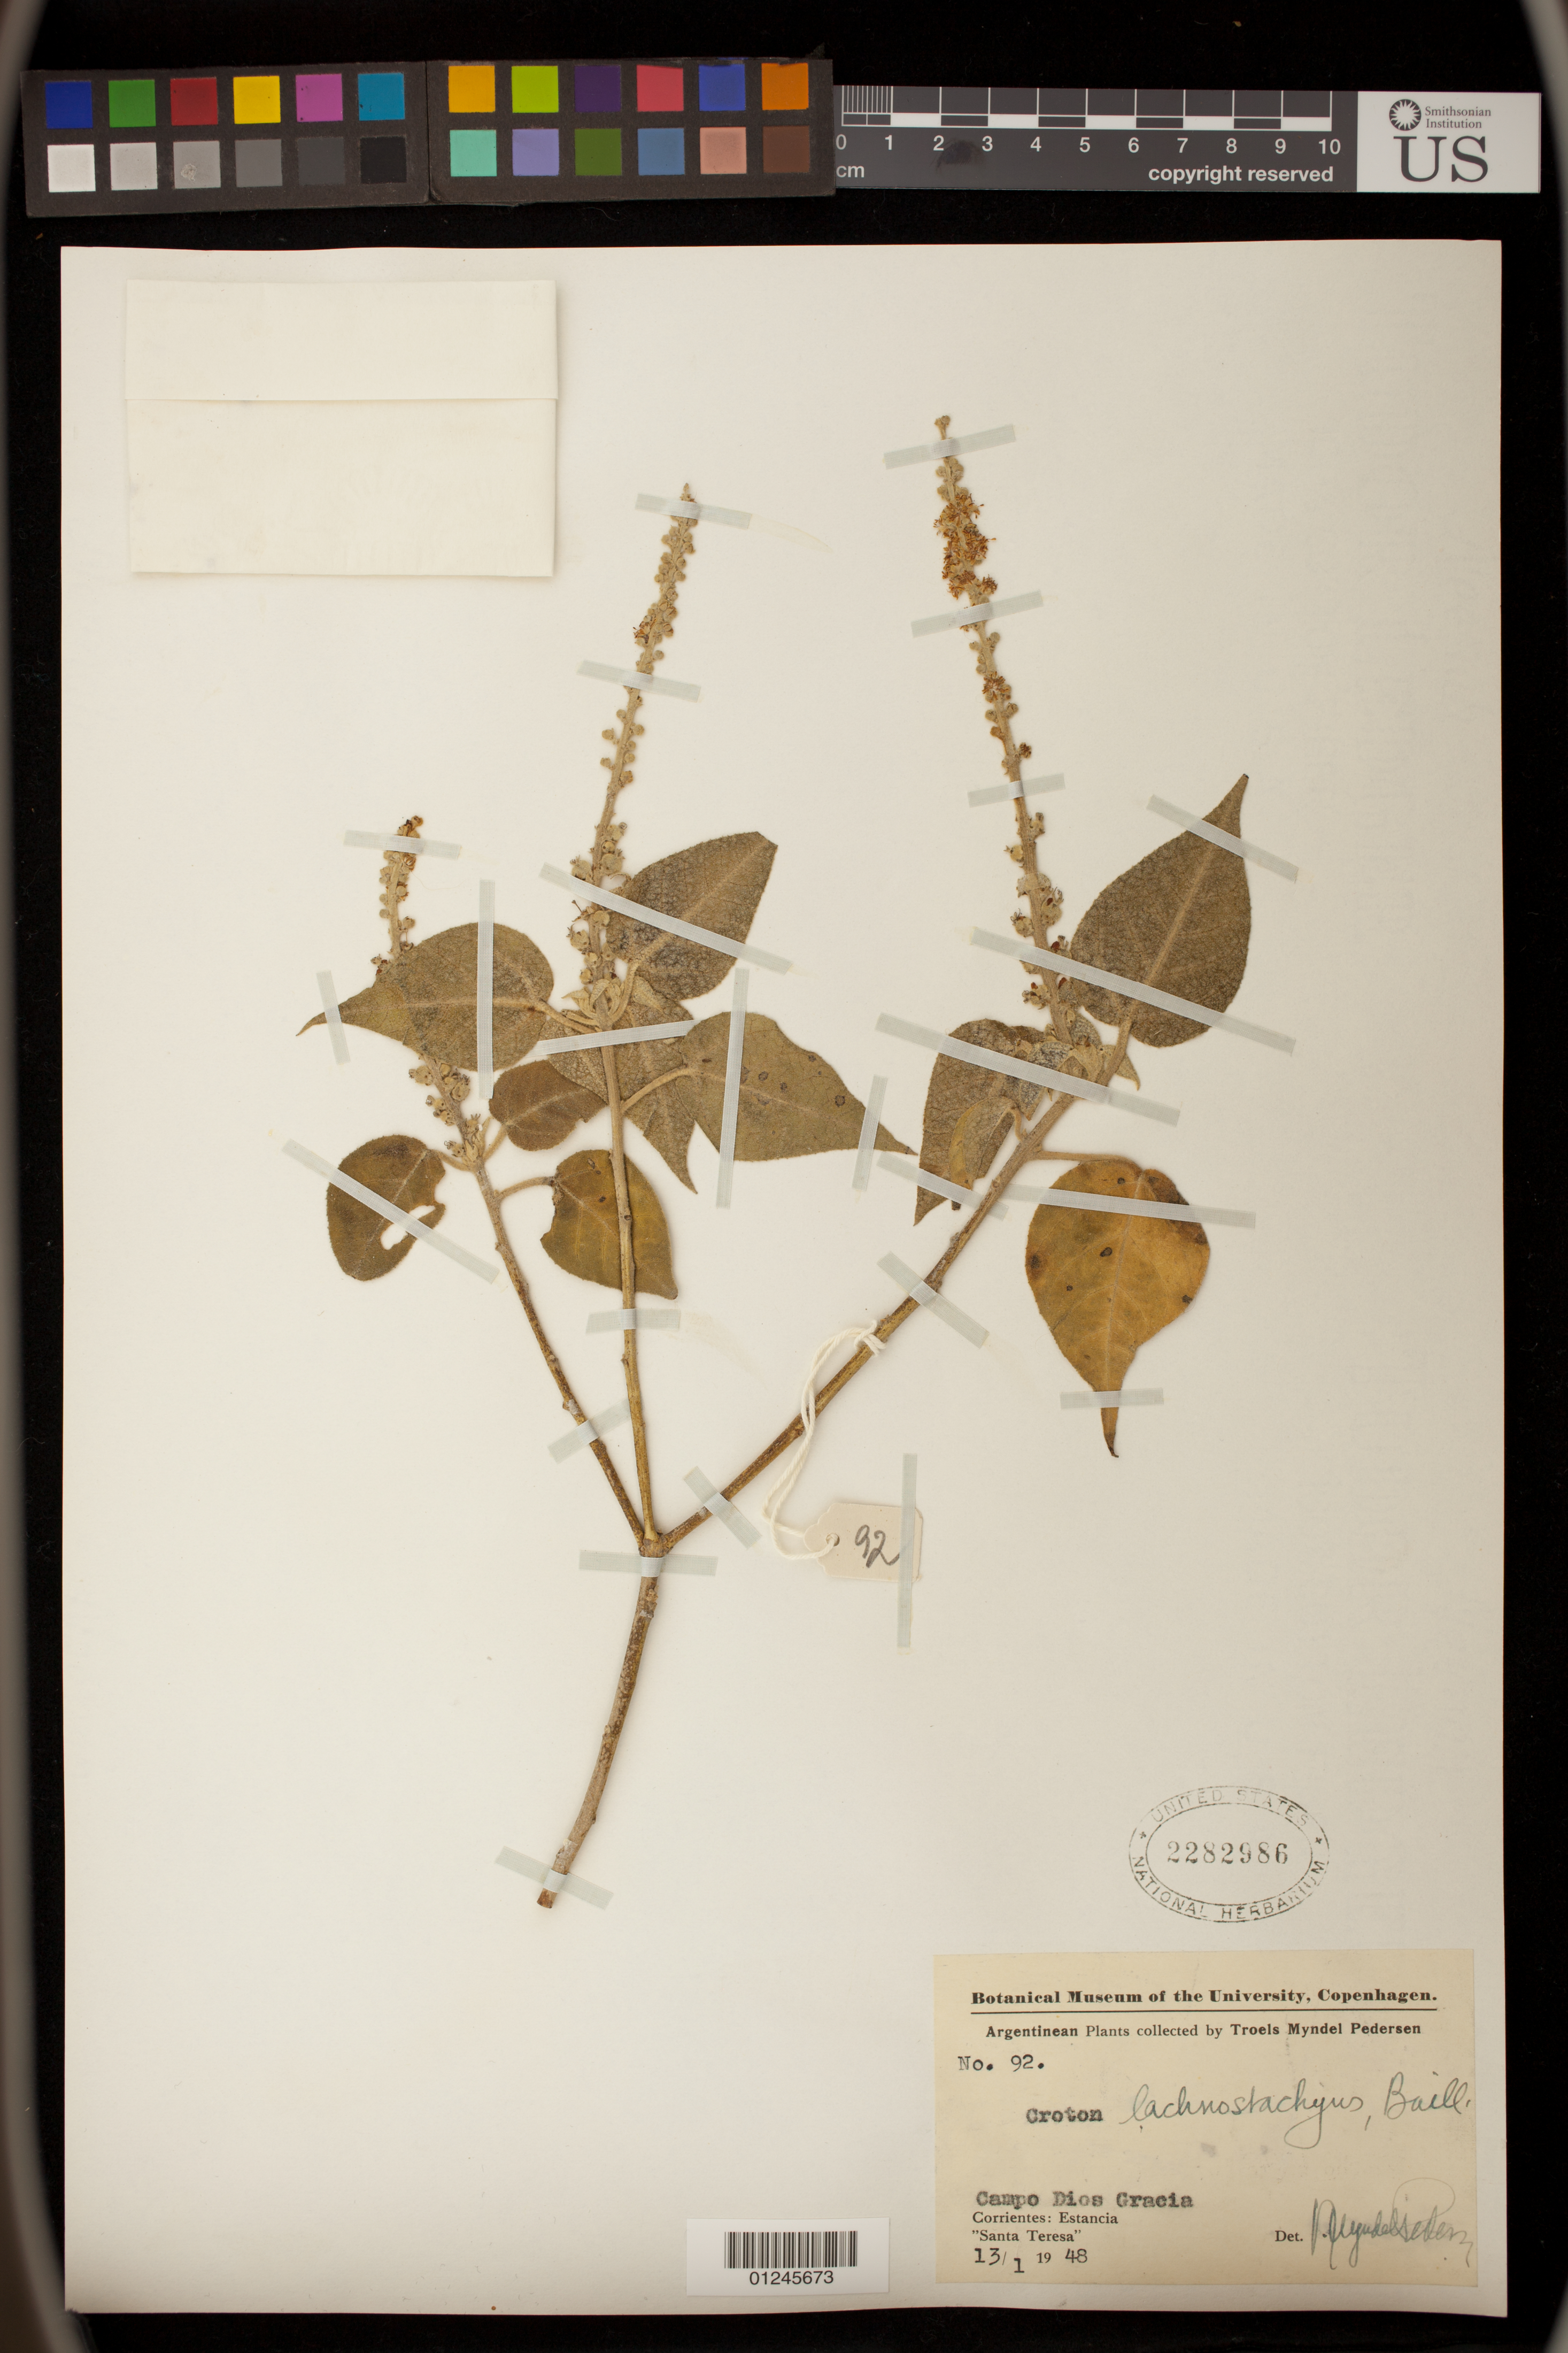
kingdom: Plantae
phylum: Tracheophyta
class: Magnoliopsida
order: Malpighiales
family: Euphorbiaceae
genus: Croton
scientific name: Croton lachnostachyus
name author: Baill.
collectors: T. M. Pedersen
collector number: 92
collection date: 1948-01-13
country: Argentina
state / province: Corrientes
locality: Estancia "Santa Teresa"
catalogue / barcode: US 2282986